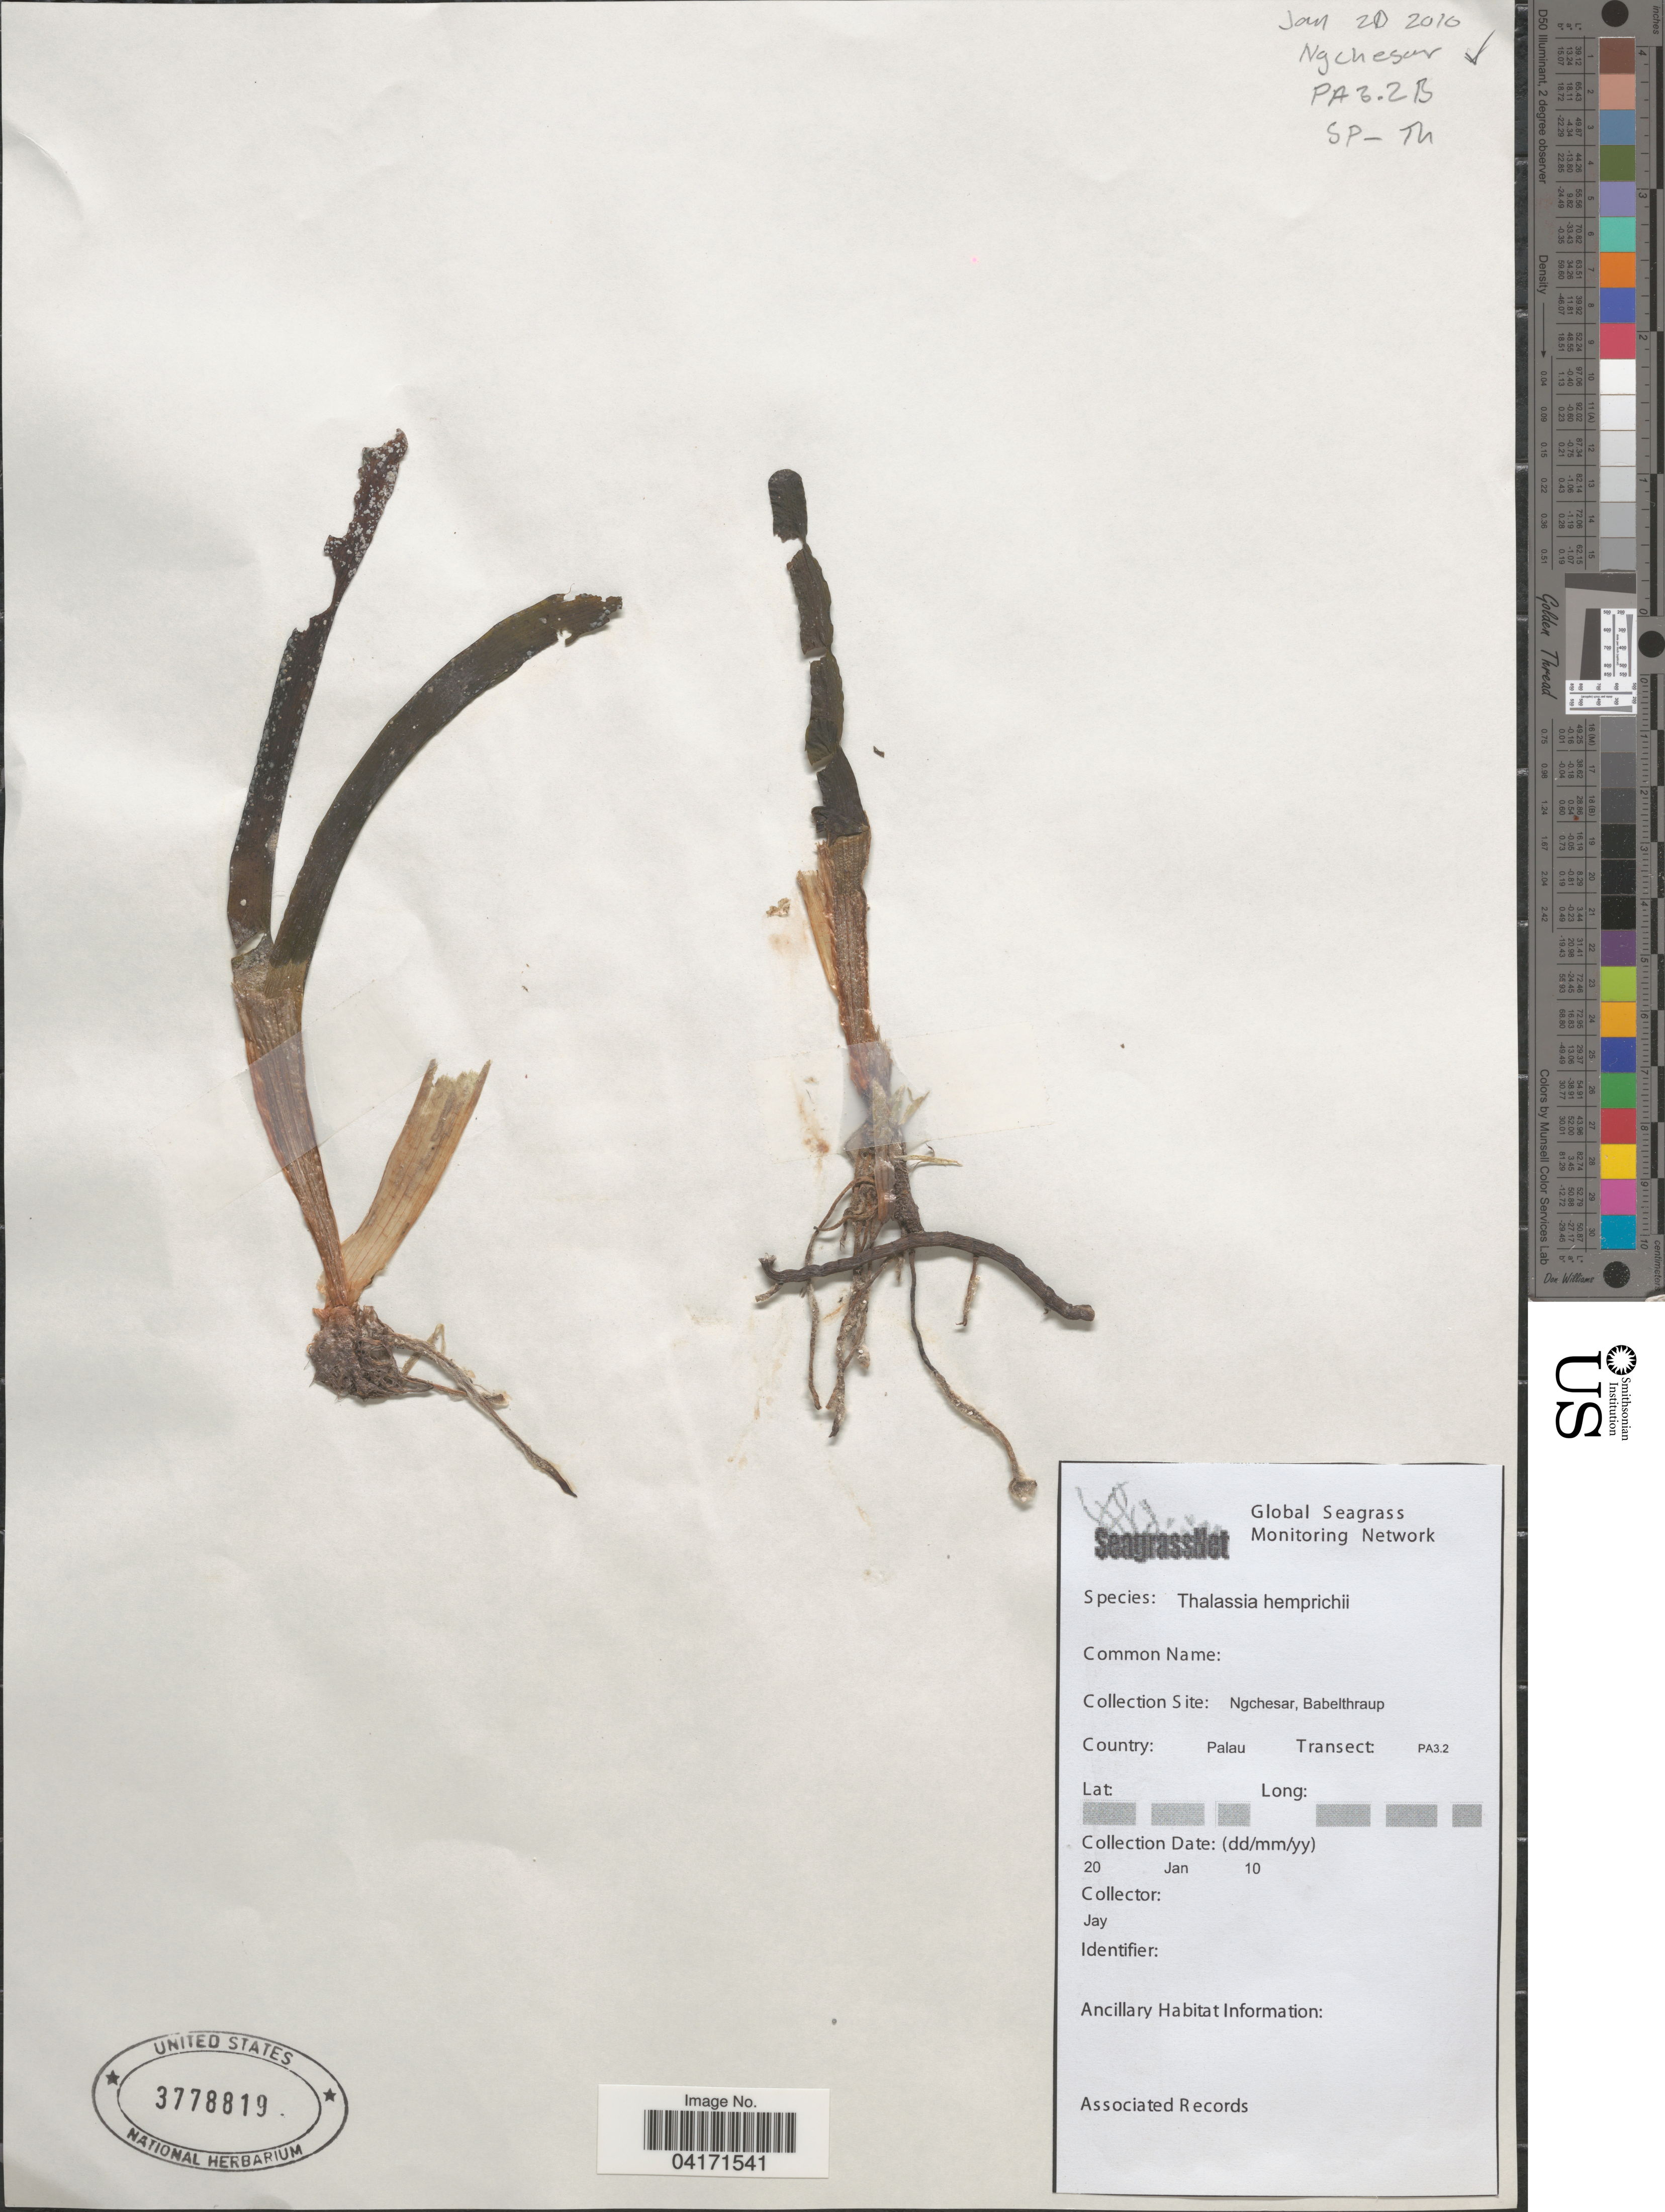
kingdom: Plantae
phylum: Tracheophyta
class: Liliopsida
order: Alismatales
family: Hydrocharitaceae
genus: Thalassia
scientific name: Thalassia hemprichii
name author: Asch.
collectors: Jay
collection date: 2010-01-20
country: Palau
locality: PA3.2 B. Ngchesar, Babelthraup. Palau. Transect: PA3.2.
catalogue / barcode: US 3778819